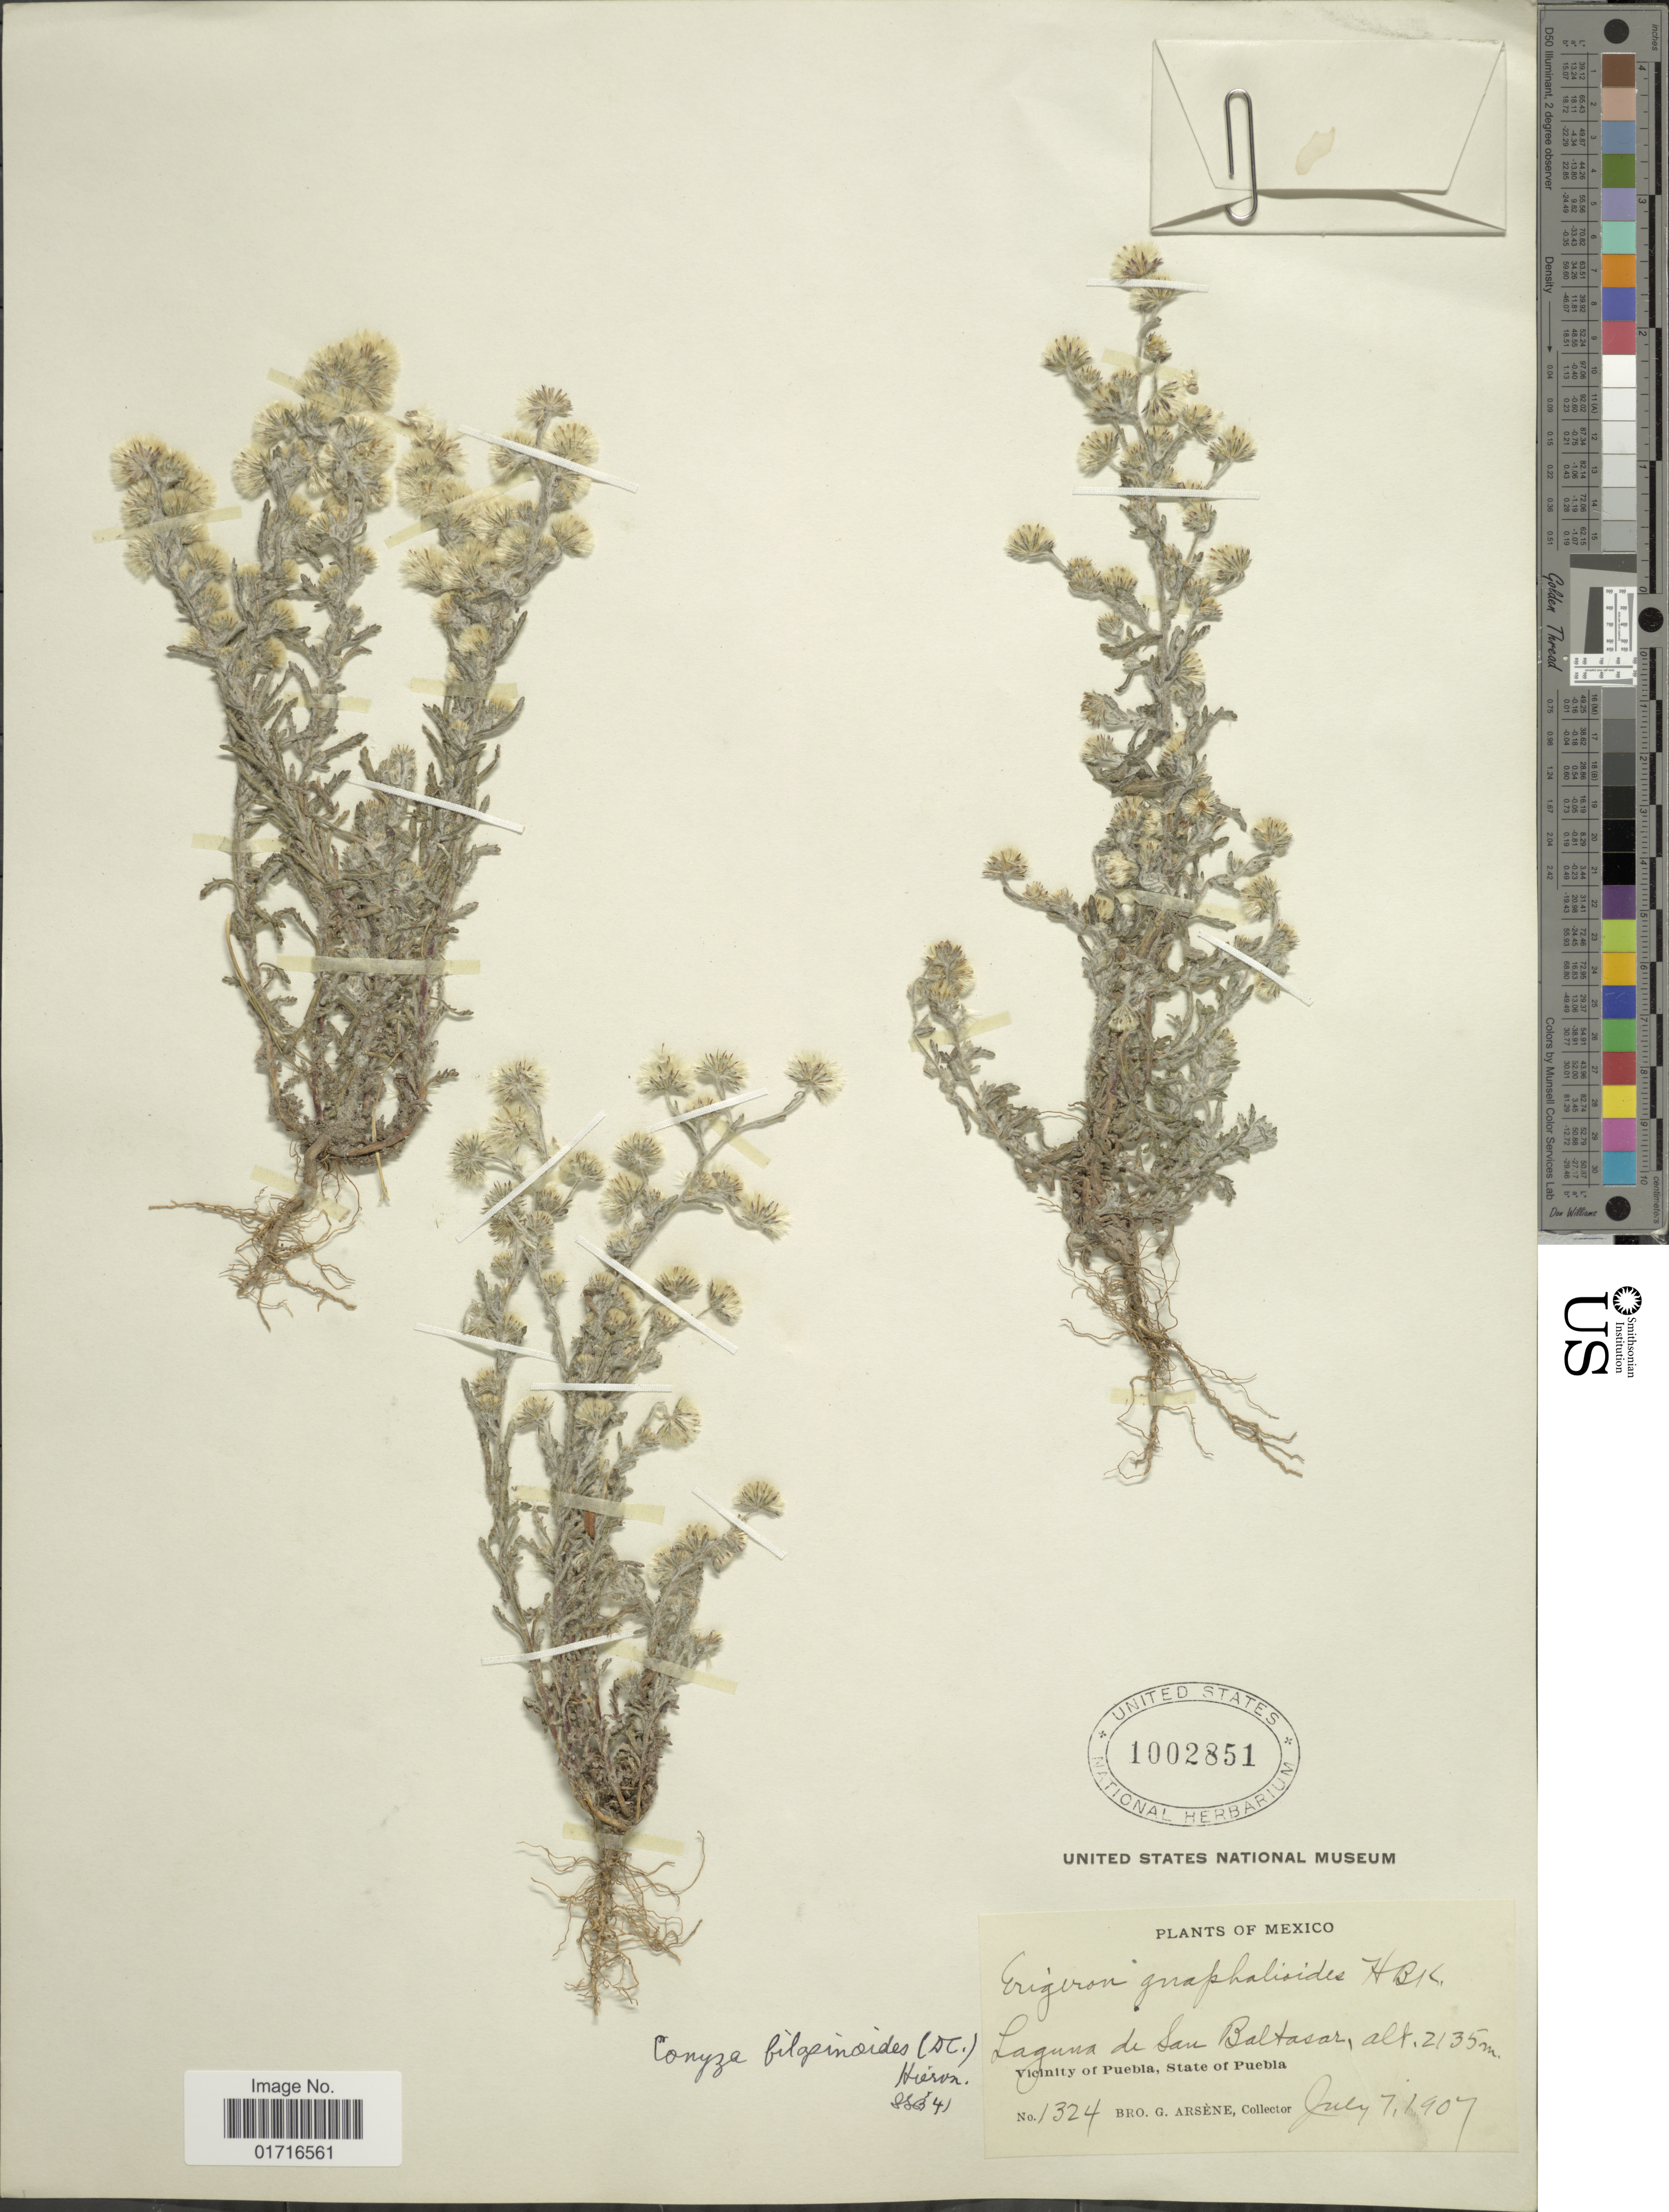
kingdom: Plantae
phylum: Tracheophyta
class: Magnoliopsida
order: Asterales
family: Asteraceae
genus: Conyza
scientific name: Conyza filaginoides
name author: (DC.) Hieron.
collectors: Bro. G. Arsène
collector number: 1324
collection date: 1907-07-07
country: Mexico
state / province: Puebla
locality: Laguna de San Baltasar, Vicinity of Puebla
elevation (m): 2135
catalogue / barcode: US 1002851